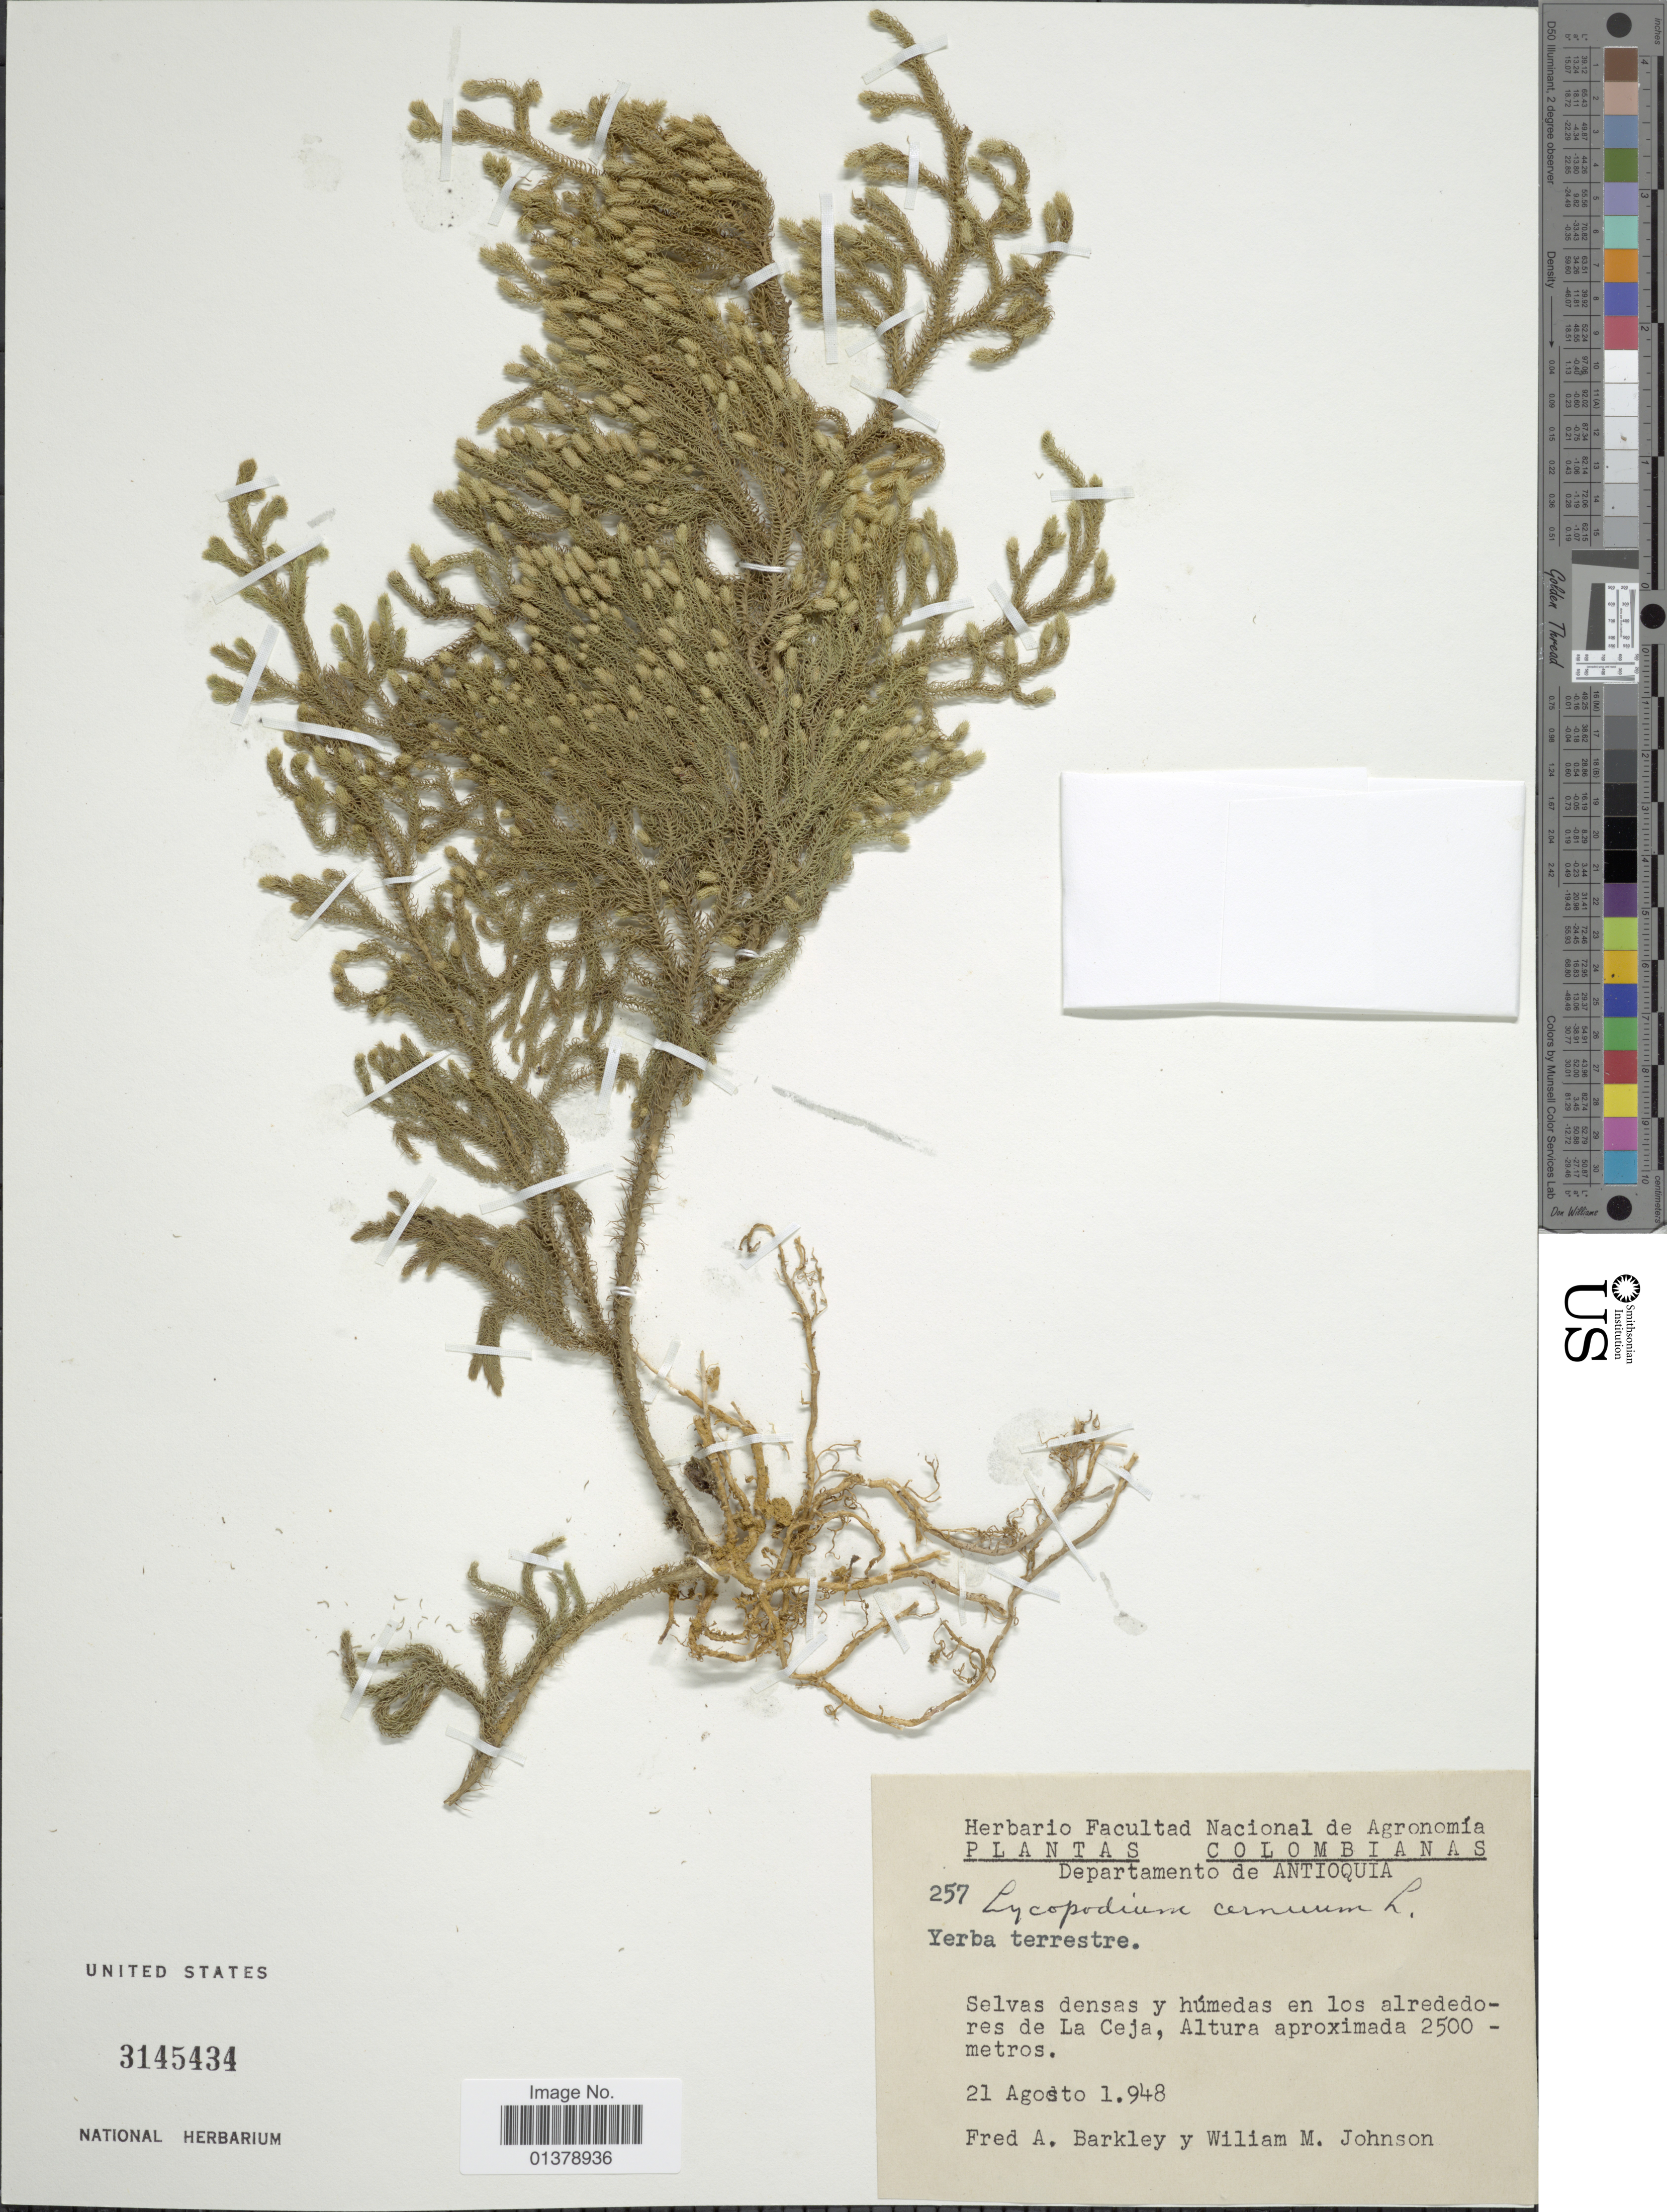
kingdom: Plantae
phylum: Tracheophyta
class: Lycopodiopsida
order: Lycopodiales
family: Lycopodiaceae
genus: Palhinhaea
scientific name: Palhinhaea cernua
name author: (L.) Vasc. & Franco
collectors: F. A. Barkley & W. M. Johnson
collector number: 257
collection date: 1948-08-21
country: Colombia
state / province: Antioquia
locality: Selvas densas y humedes en los alrededores de La Ceja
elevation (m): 2500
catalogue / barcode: US 3145434